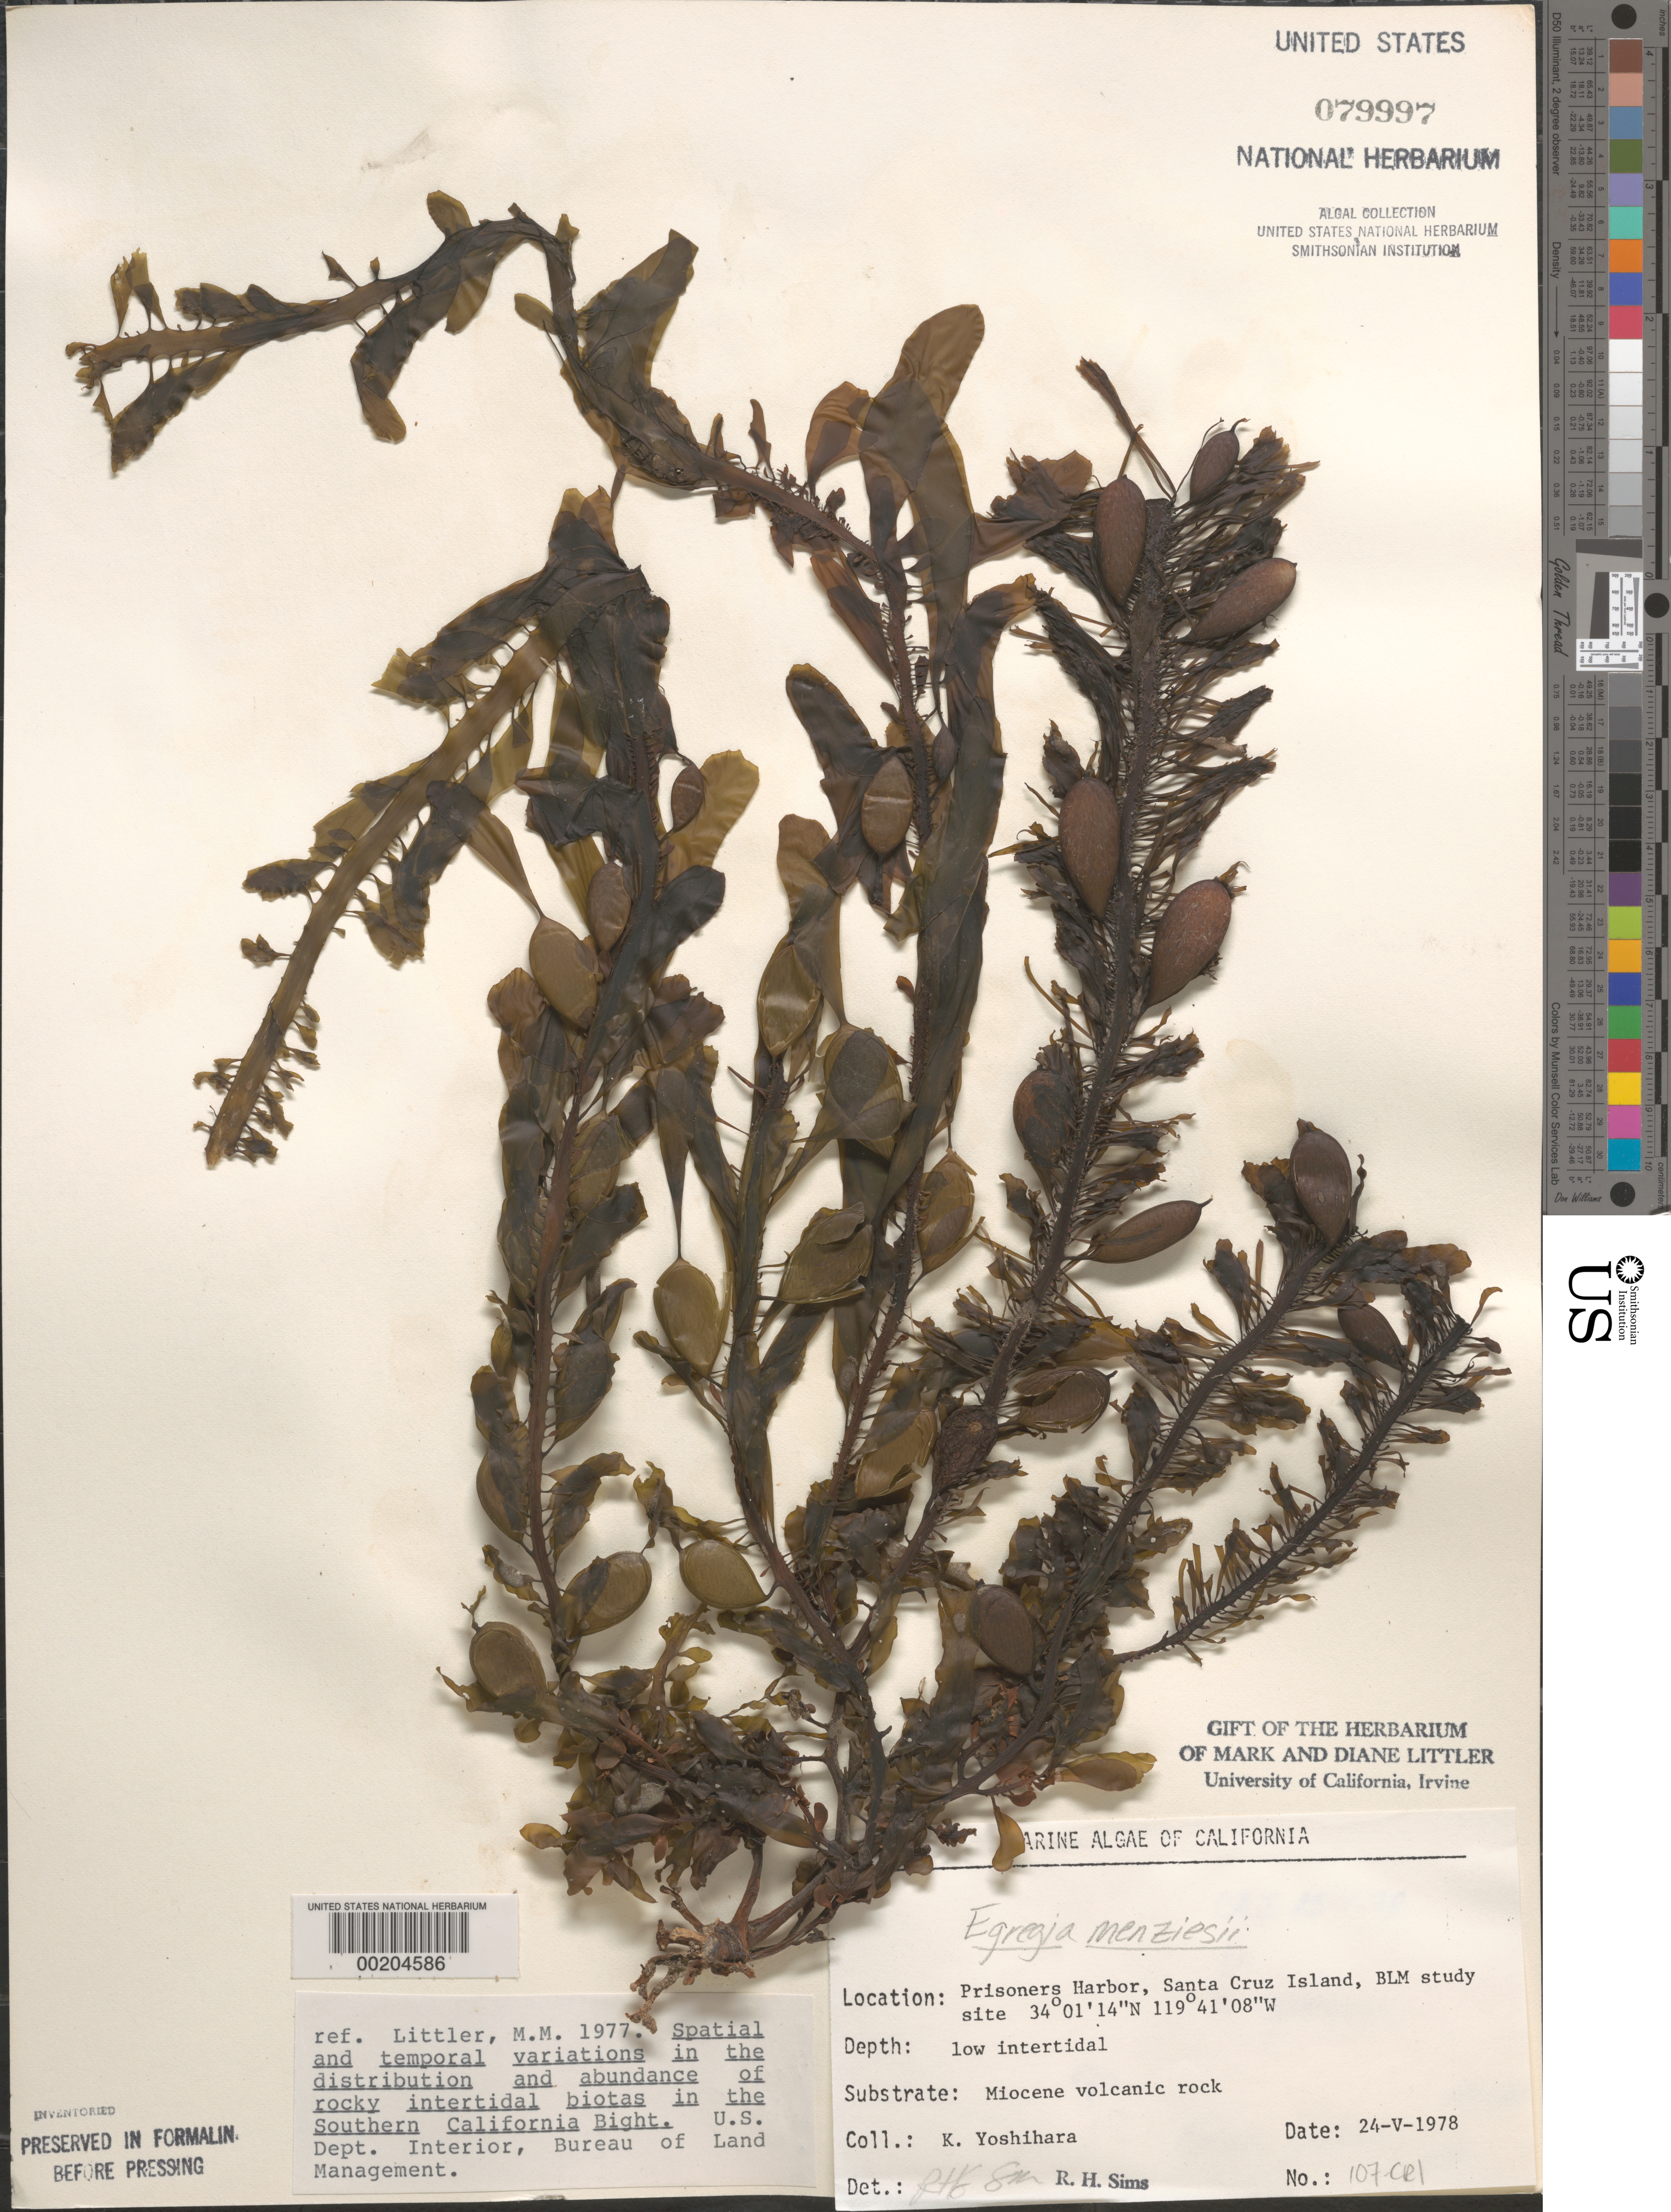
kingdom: Chromista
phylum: Ochrophyta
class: Phaeophyceae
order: Laminariales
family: Lessoniaceae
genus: Egregia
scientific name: Egregia menziesii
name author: (Turner) Aresch.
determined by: Sims, Robert H.; Murray, S. N.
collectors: K. Yoshihara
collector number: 107-cri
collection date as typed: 24 May 1978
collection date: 1978-05-24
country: United States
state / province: California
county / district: Santa Barbara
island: Santa Cruz Island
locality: Prisoners Harbor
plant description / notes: BLM-SOCALBIGHT Rocky Intertidal Survey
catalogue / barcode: US 79997